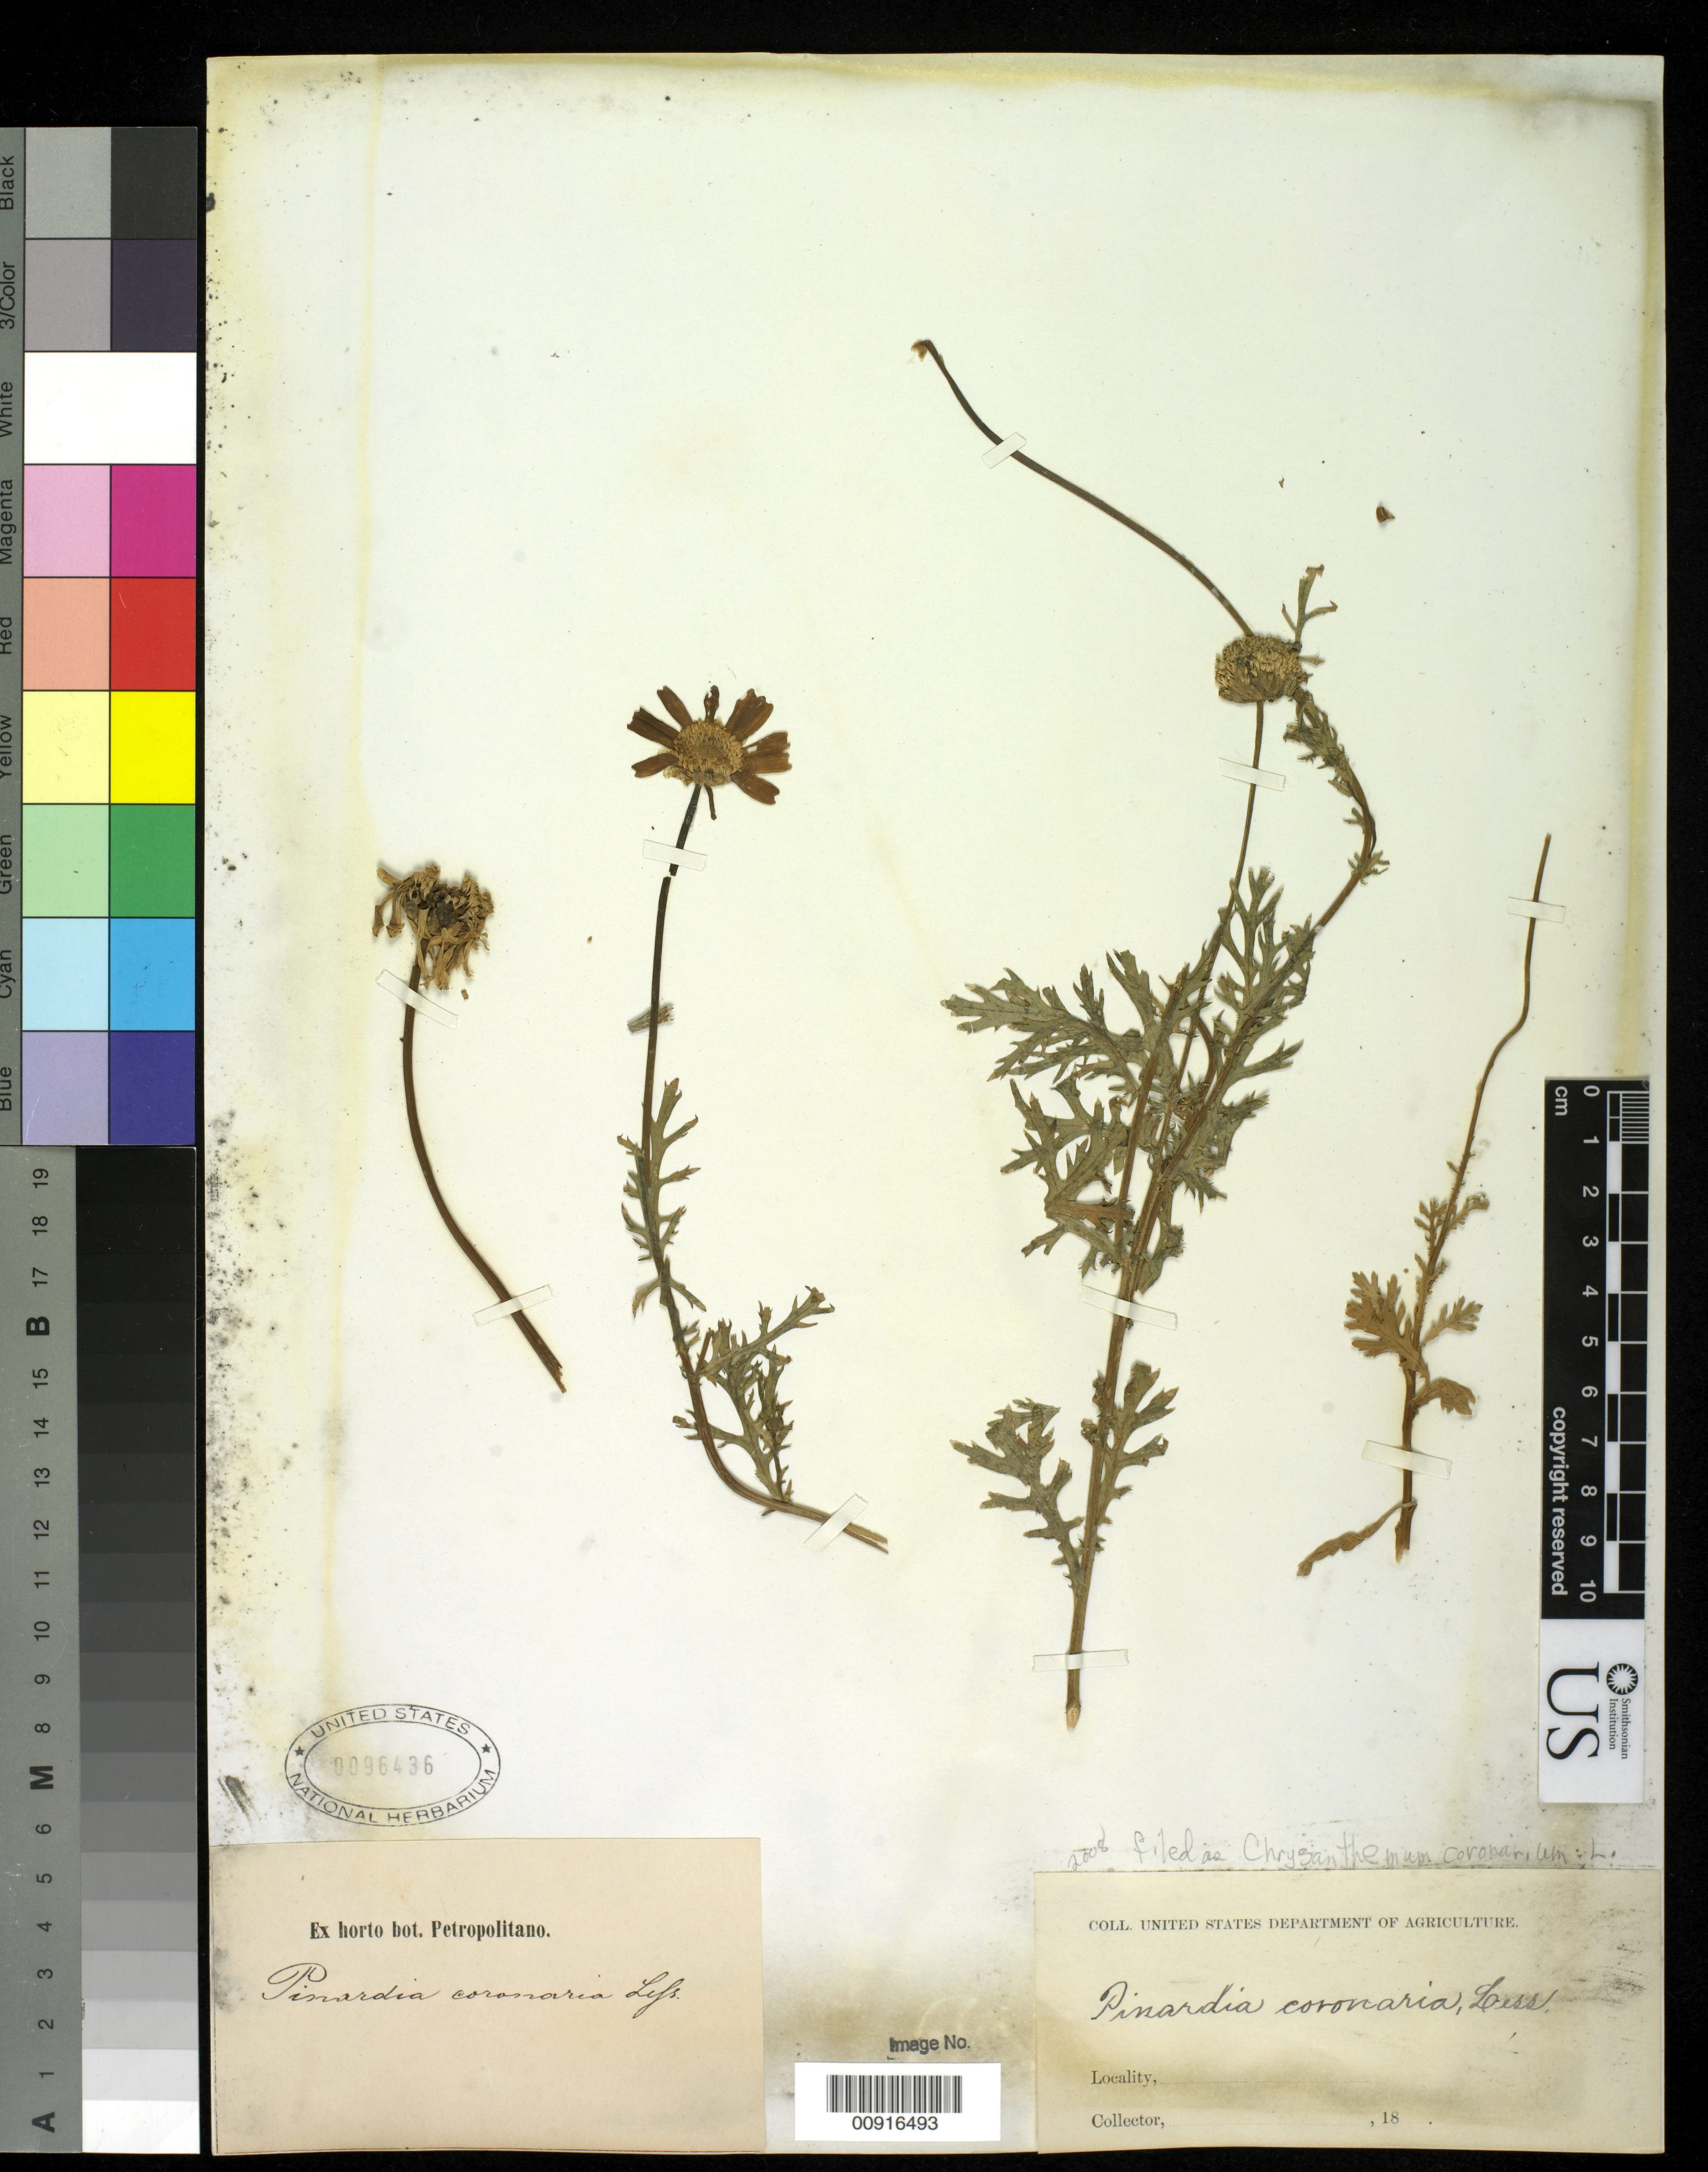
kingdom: Plantae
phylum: Tracheophyta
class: Magnoliopsida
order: Asterales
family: Asteraceae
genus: Chrysanthemum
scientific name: Chrysanthemum coronarium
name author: L.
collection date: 1800/1899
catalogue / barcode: US 96436